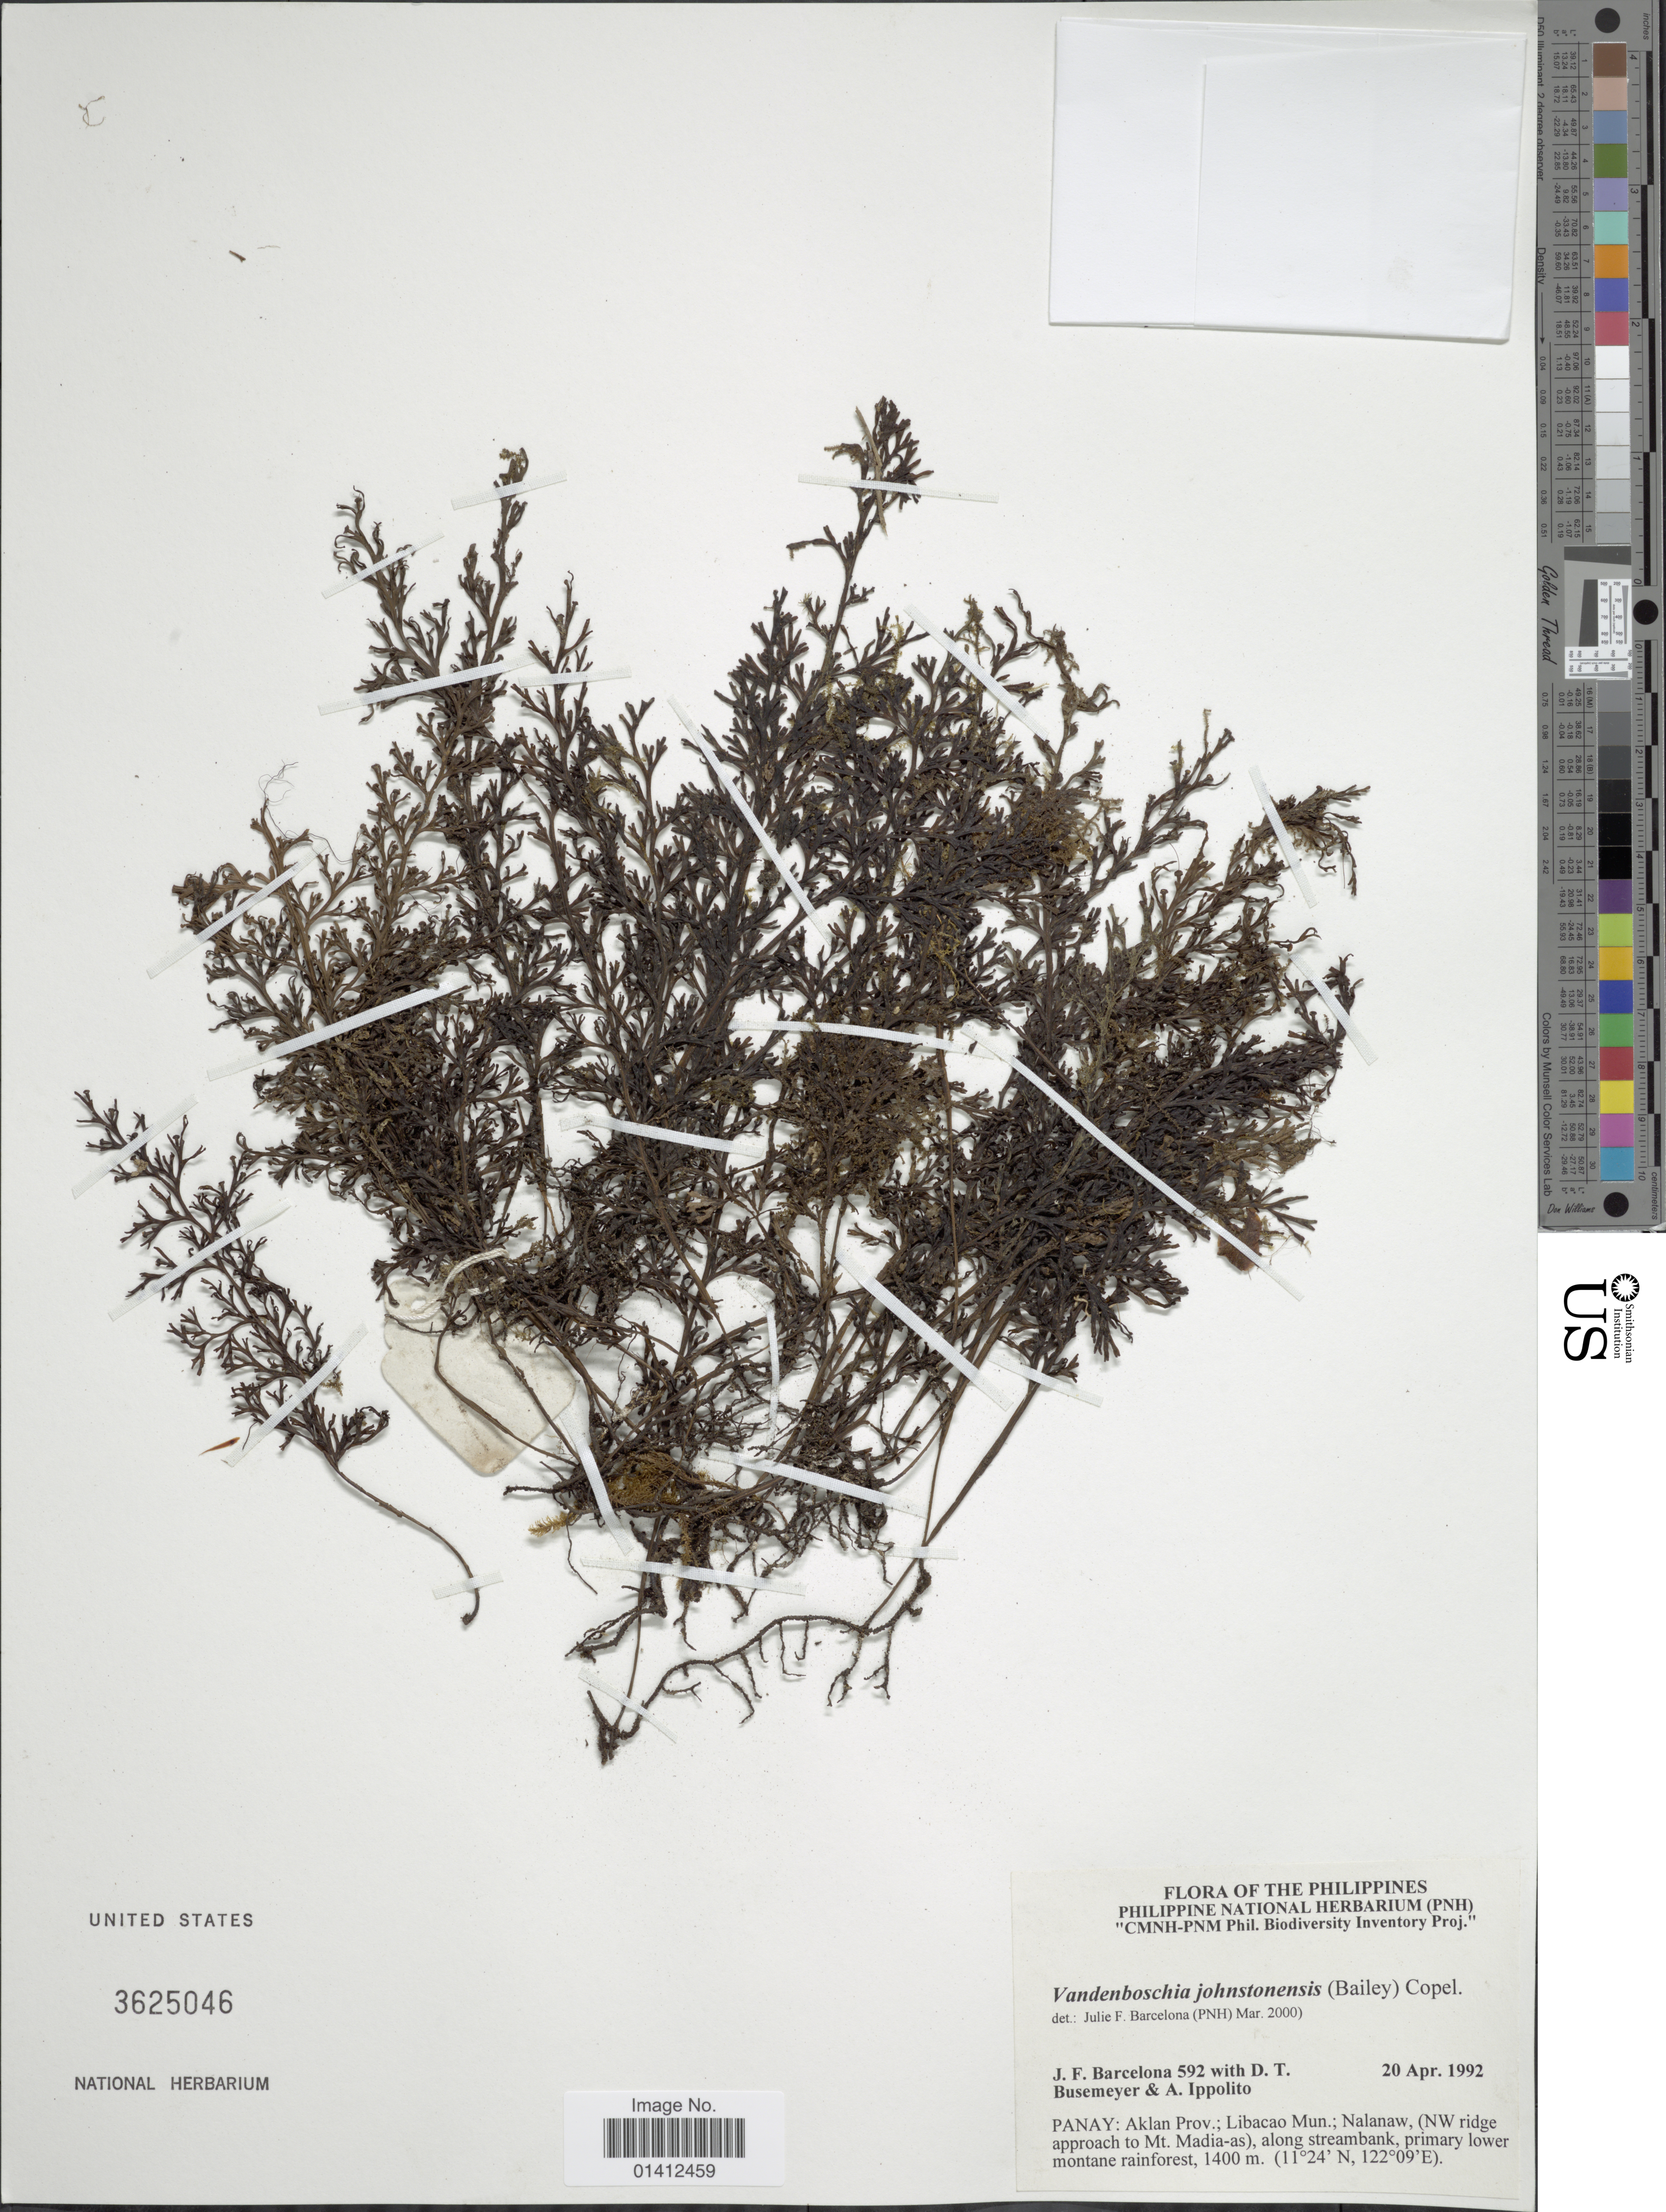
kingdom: Plantae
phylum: Tracheophyta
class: Polypodiopsida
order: Hymenophyllales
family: Hymenophyllaceae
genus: Vandenboschia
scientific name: Vandenboschia johnstonensis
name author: (Bailey) Copel.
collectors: J. F. Barcelona, D. Busemeyer & A. Ippolito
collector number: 592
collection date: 1992-04-20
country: Philippines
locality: Panay: Akla, Prov; Libacao Mun; Nalanaw, (NW ridge approach to Mt Madia-as), along stream bank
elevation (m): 1400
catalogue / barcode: US 3625046